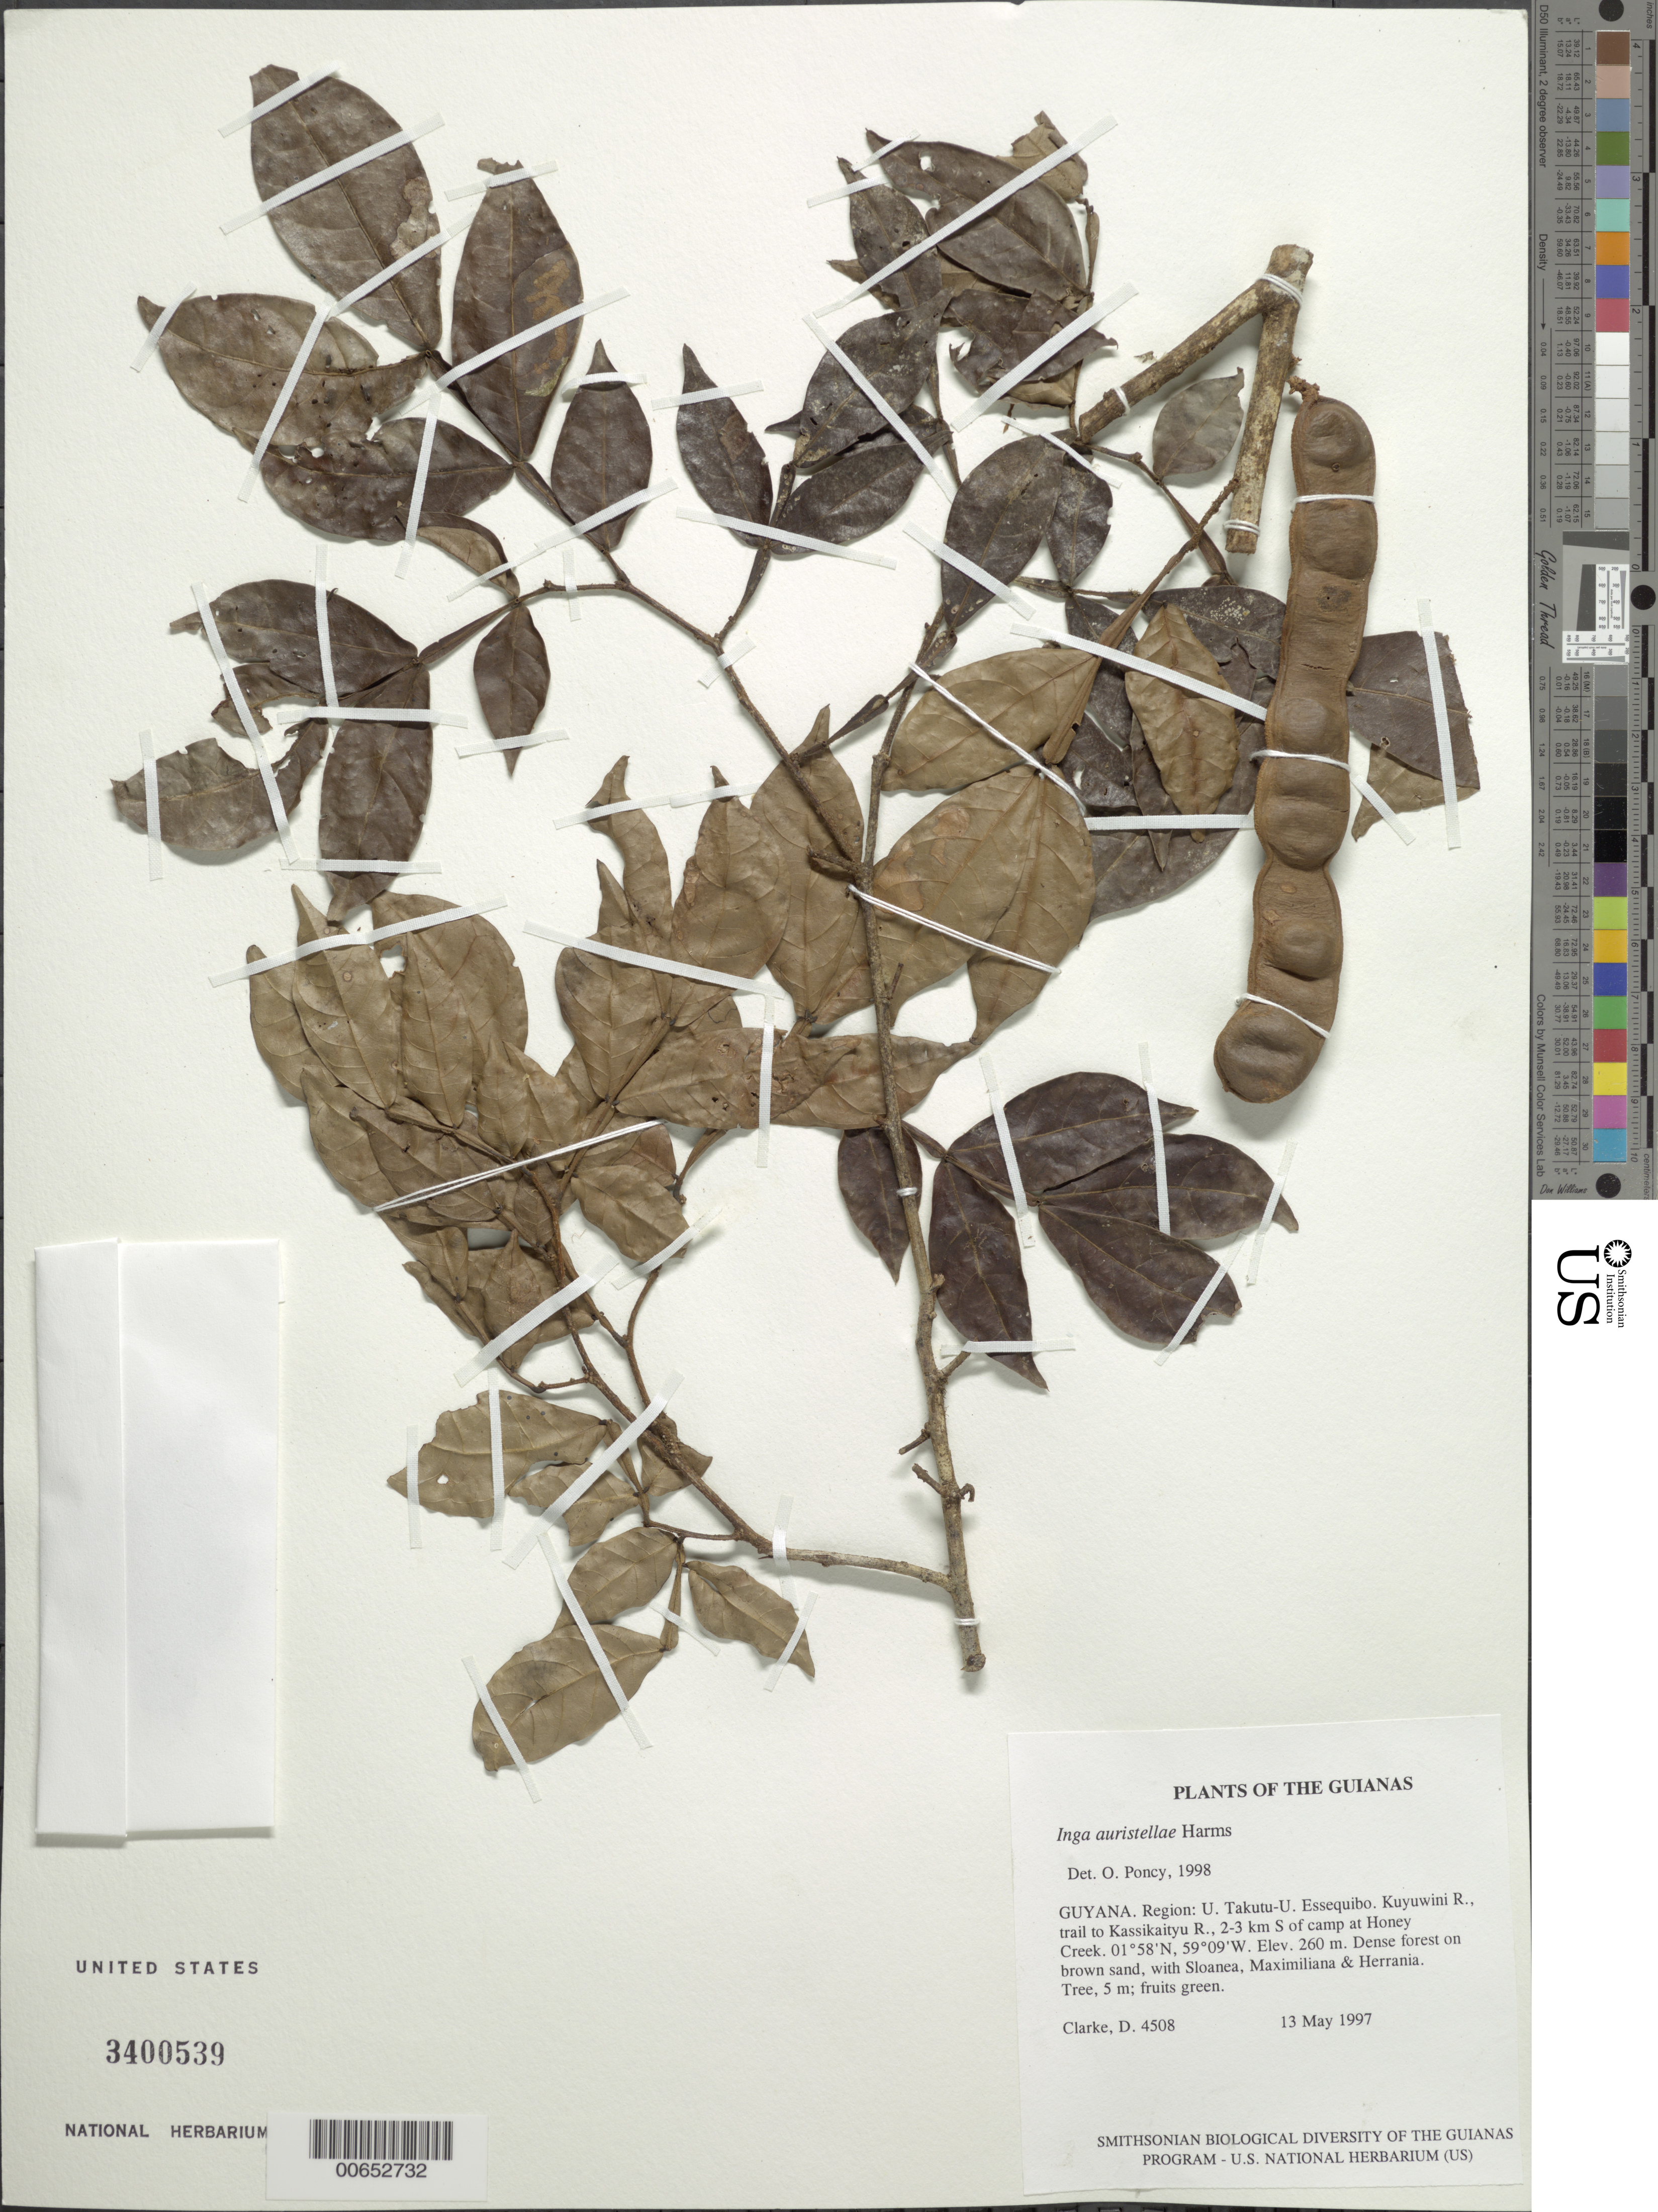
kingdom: Plantae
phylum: Tracheophyta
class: Magnoliopsida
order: Fabales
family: Fabaceae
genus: Inga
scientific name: Inga auristellae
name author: Harms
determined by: Poncy, O.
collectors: H. D. Clarke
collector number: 4508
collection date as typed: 13 May 1997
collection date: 1997-05-13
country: Guyana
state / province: U. Takutu-U. Essequibo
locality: Kuyuwini R., trail to Kassikaityu R., 2-3 km S of camp at Honey Creek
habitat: Dense forest on brown sand, with Sloanea, Maximiliana & Herrania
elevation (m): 260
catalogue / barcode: US 3400539